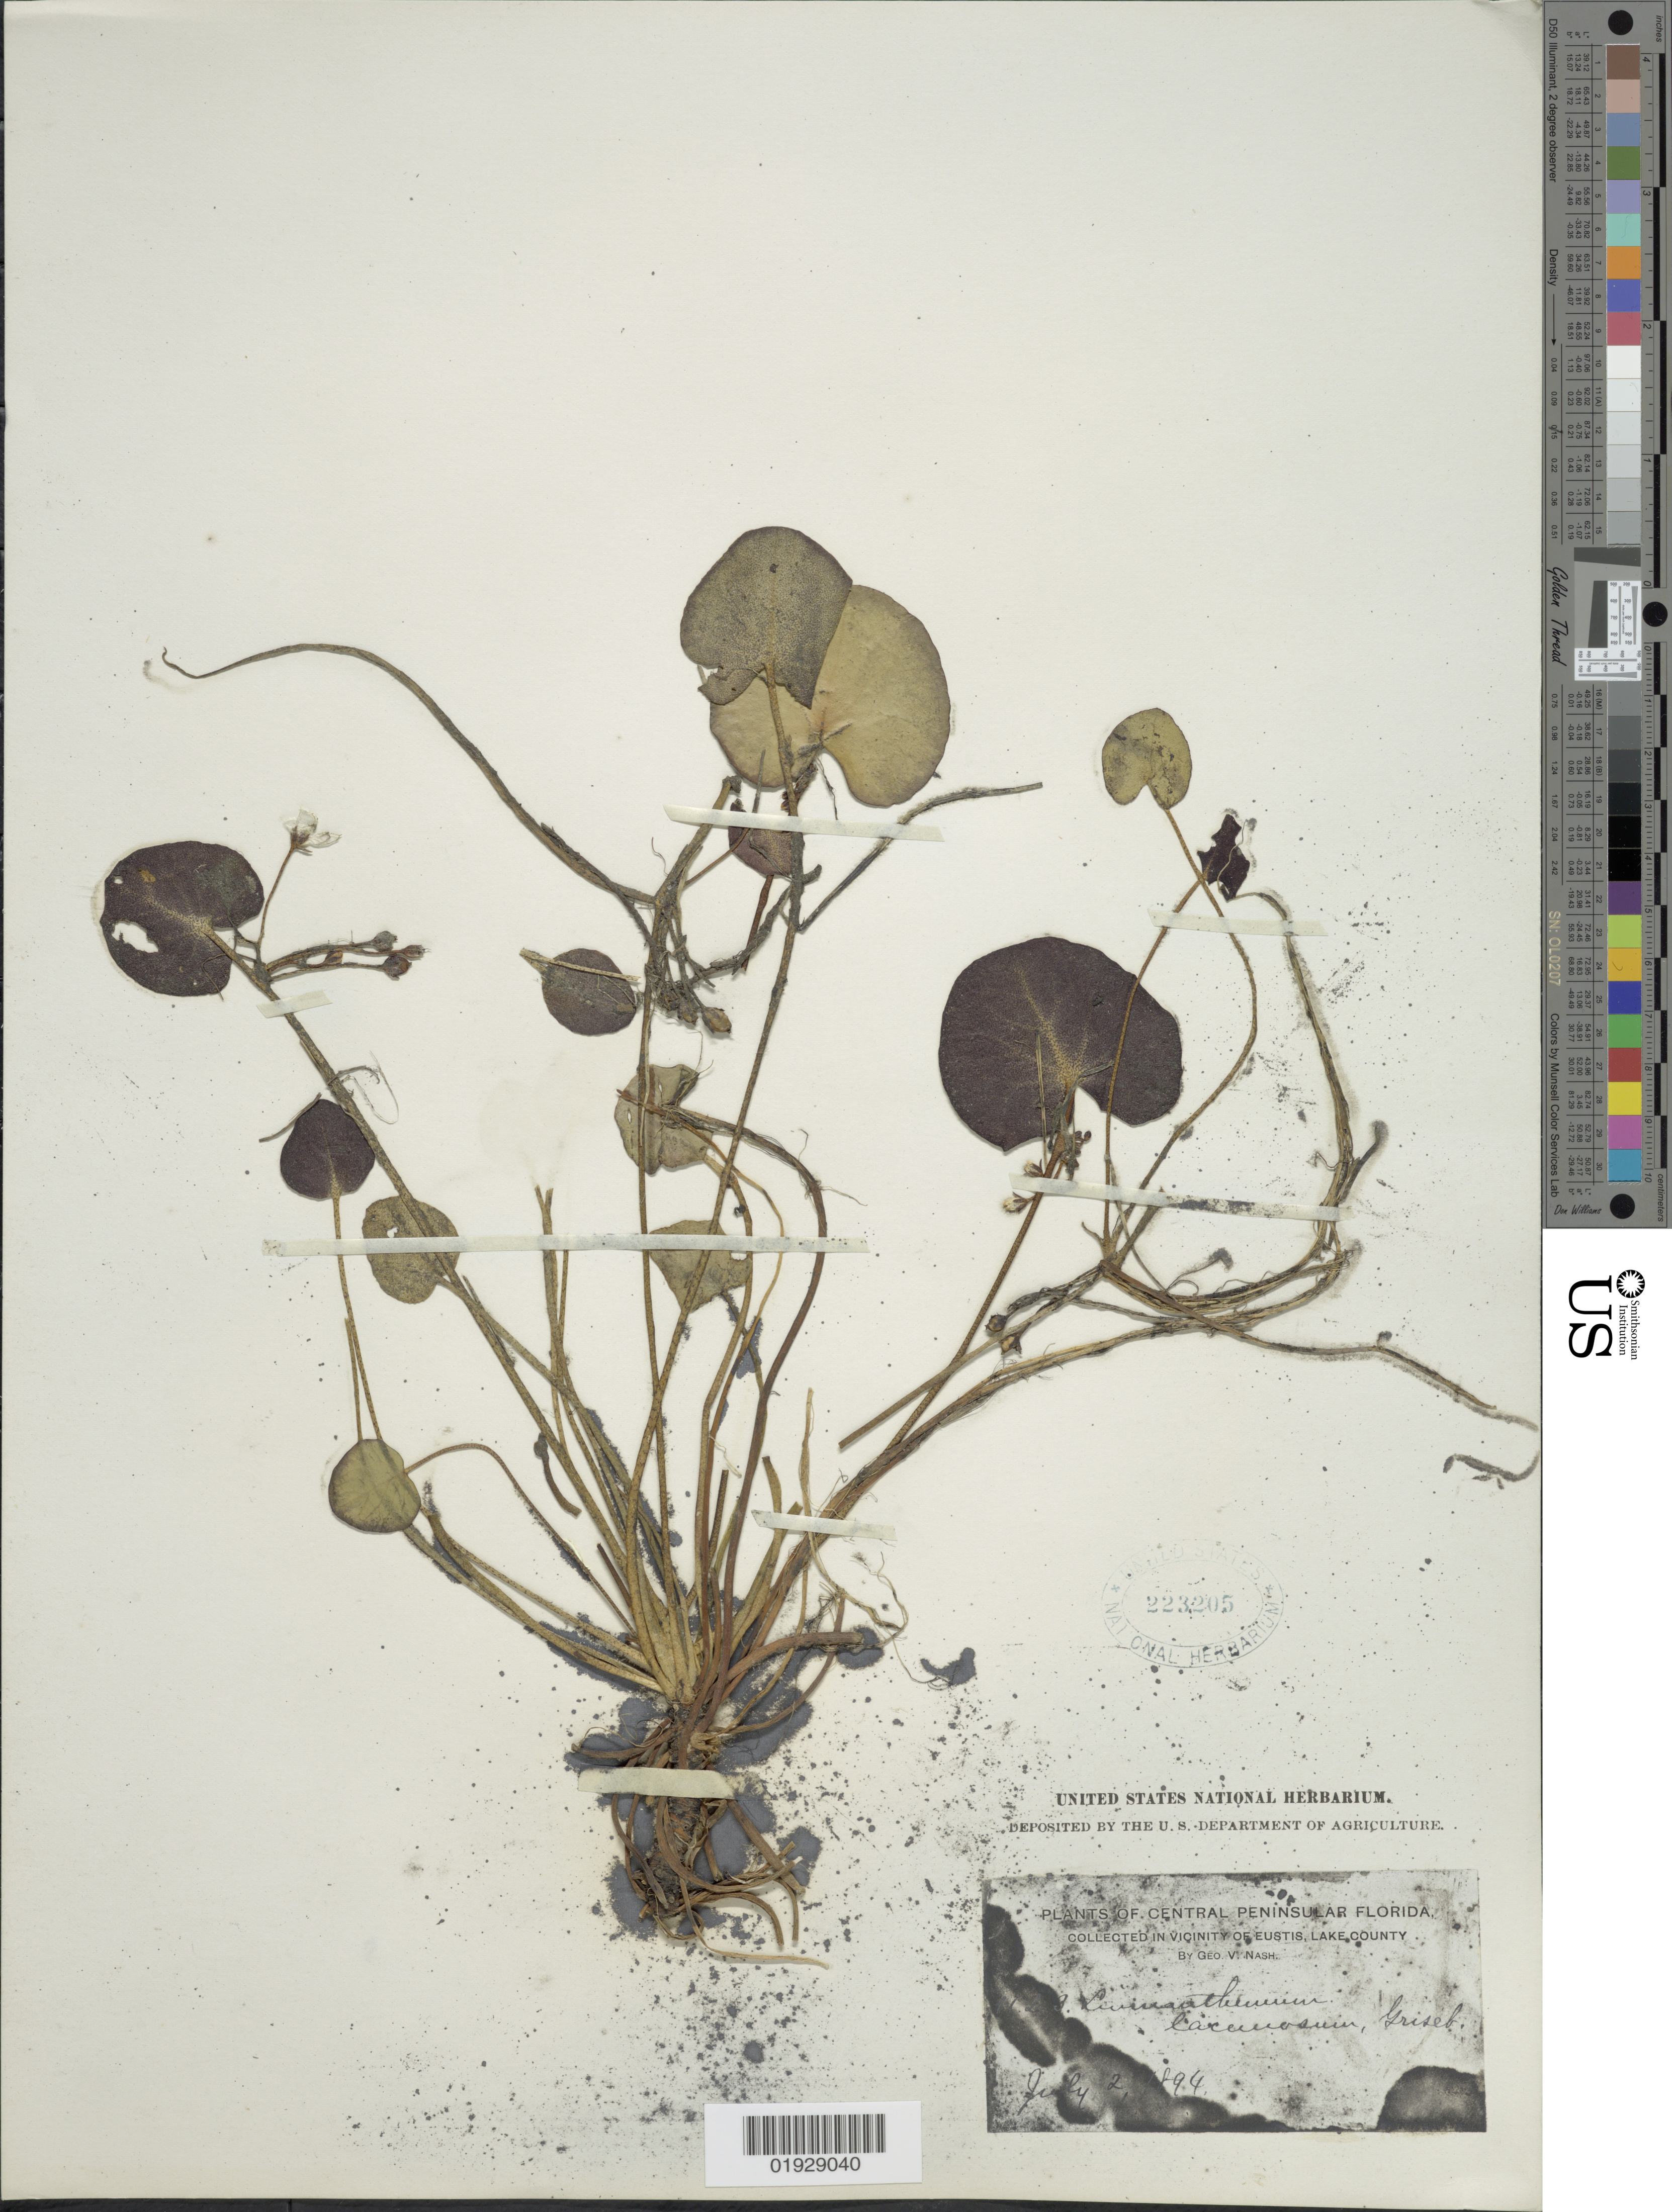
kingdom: Plantae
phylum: Tracheophyta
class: Magnoliopsida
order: Asterales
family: Menyanthaceae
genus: Nymphoides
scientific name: Nymphoides aquatica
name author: (J.F. Gmel.) Kuntze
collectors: G. V. Nash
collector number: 1123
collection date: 1894-07-02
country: United States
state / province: Florida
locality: Central Peninsula Florida, in vicinity of Eustis, Lake County.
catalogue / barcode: US 223205